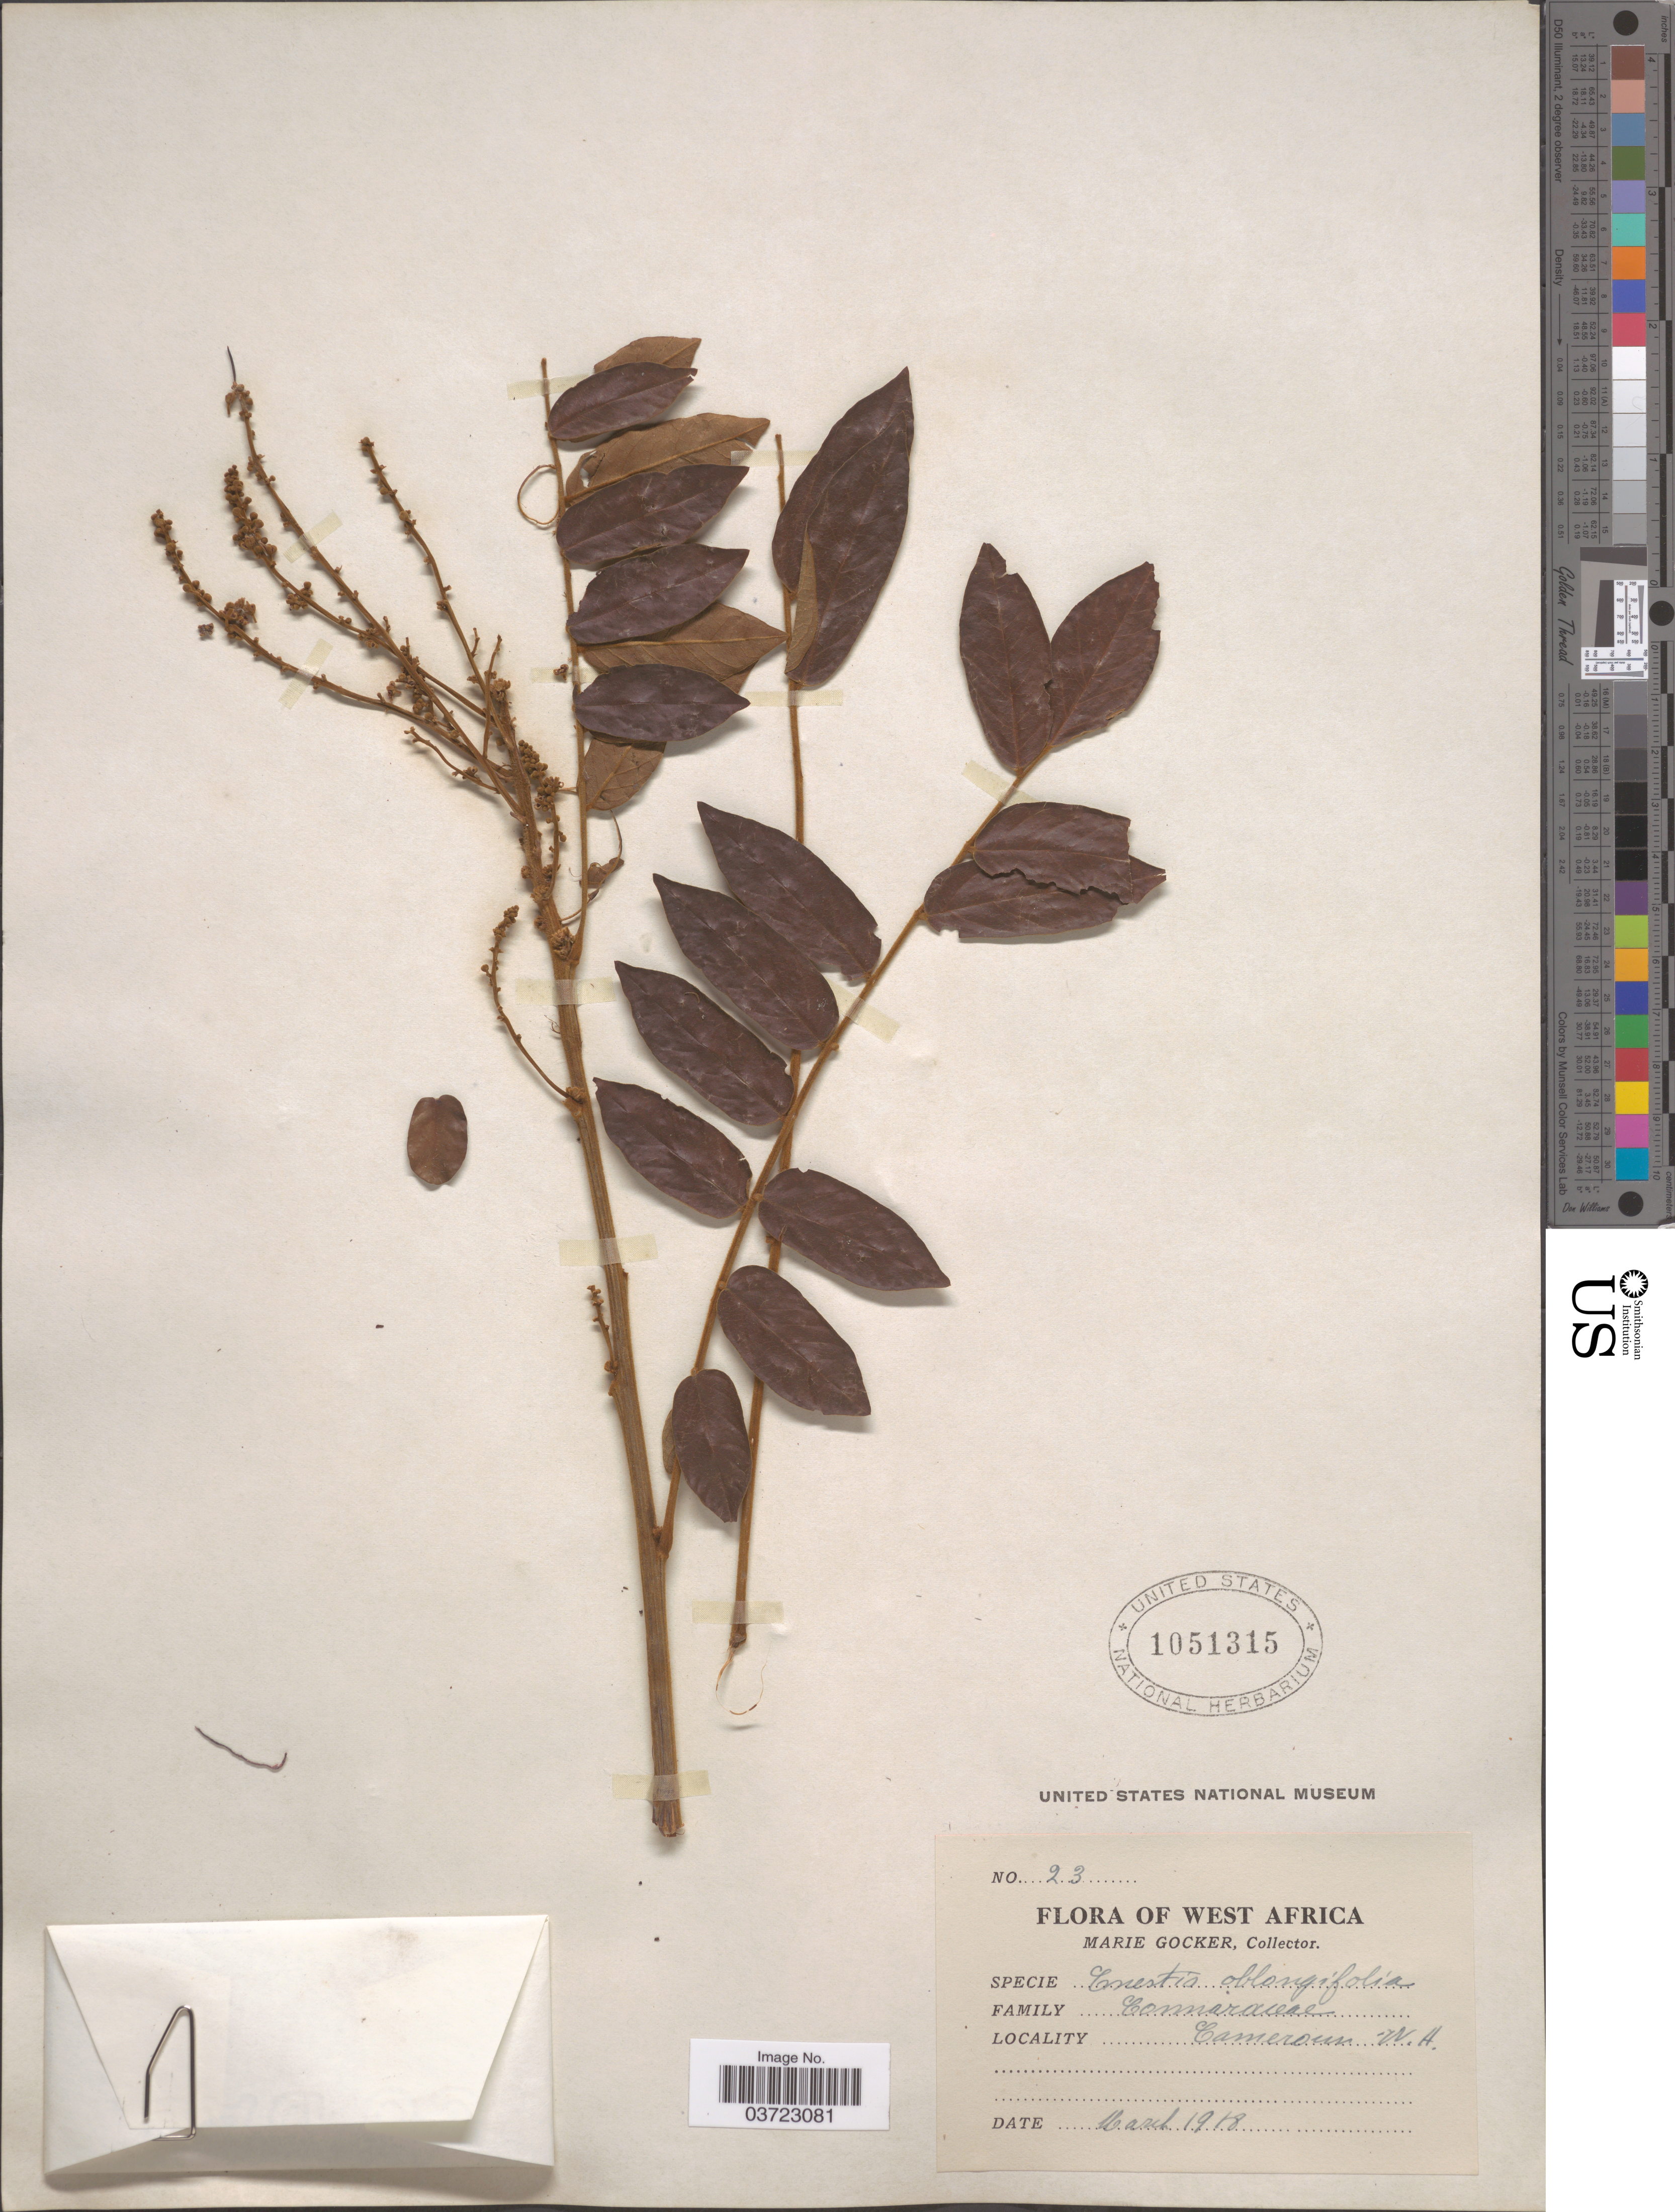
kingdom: Plantae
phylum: Tracheophyta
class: Magnoliopsida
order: Oxalidales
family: Connaraceae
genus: Cnestis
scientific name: Cnestis ferruginea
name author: Vahl ex DC.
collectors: M. Gocker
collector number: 23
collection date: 1918-03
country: Cameroon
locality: West Africa.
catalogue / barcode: US 1051315